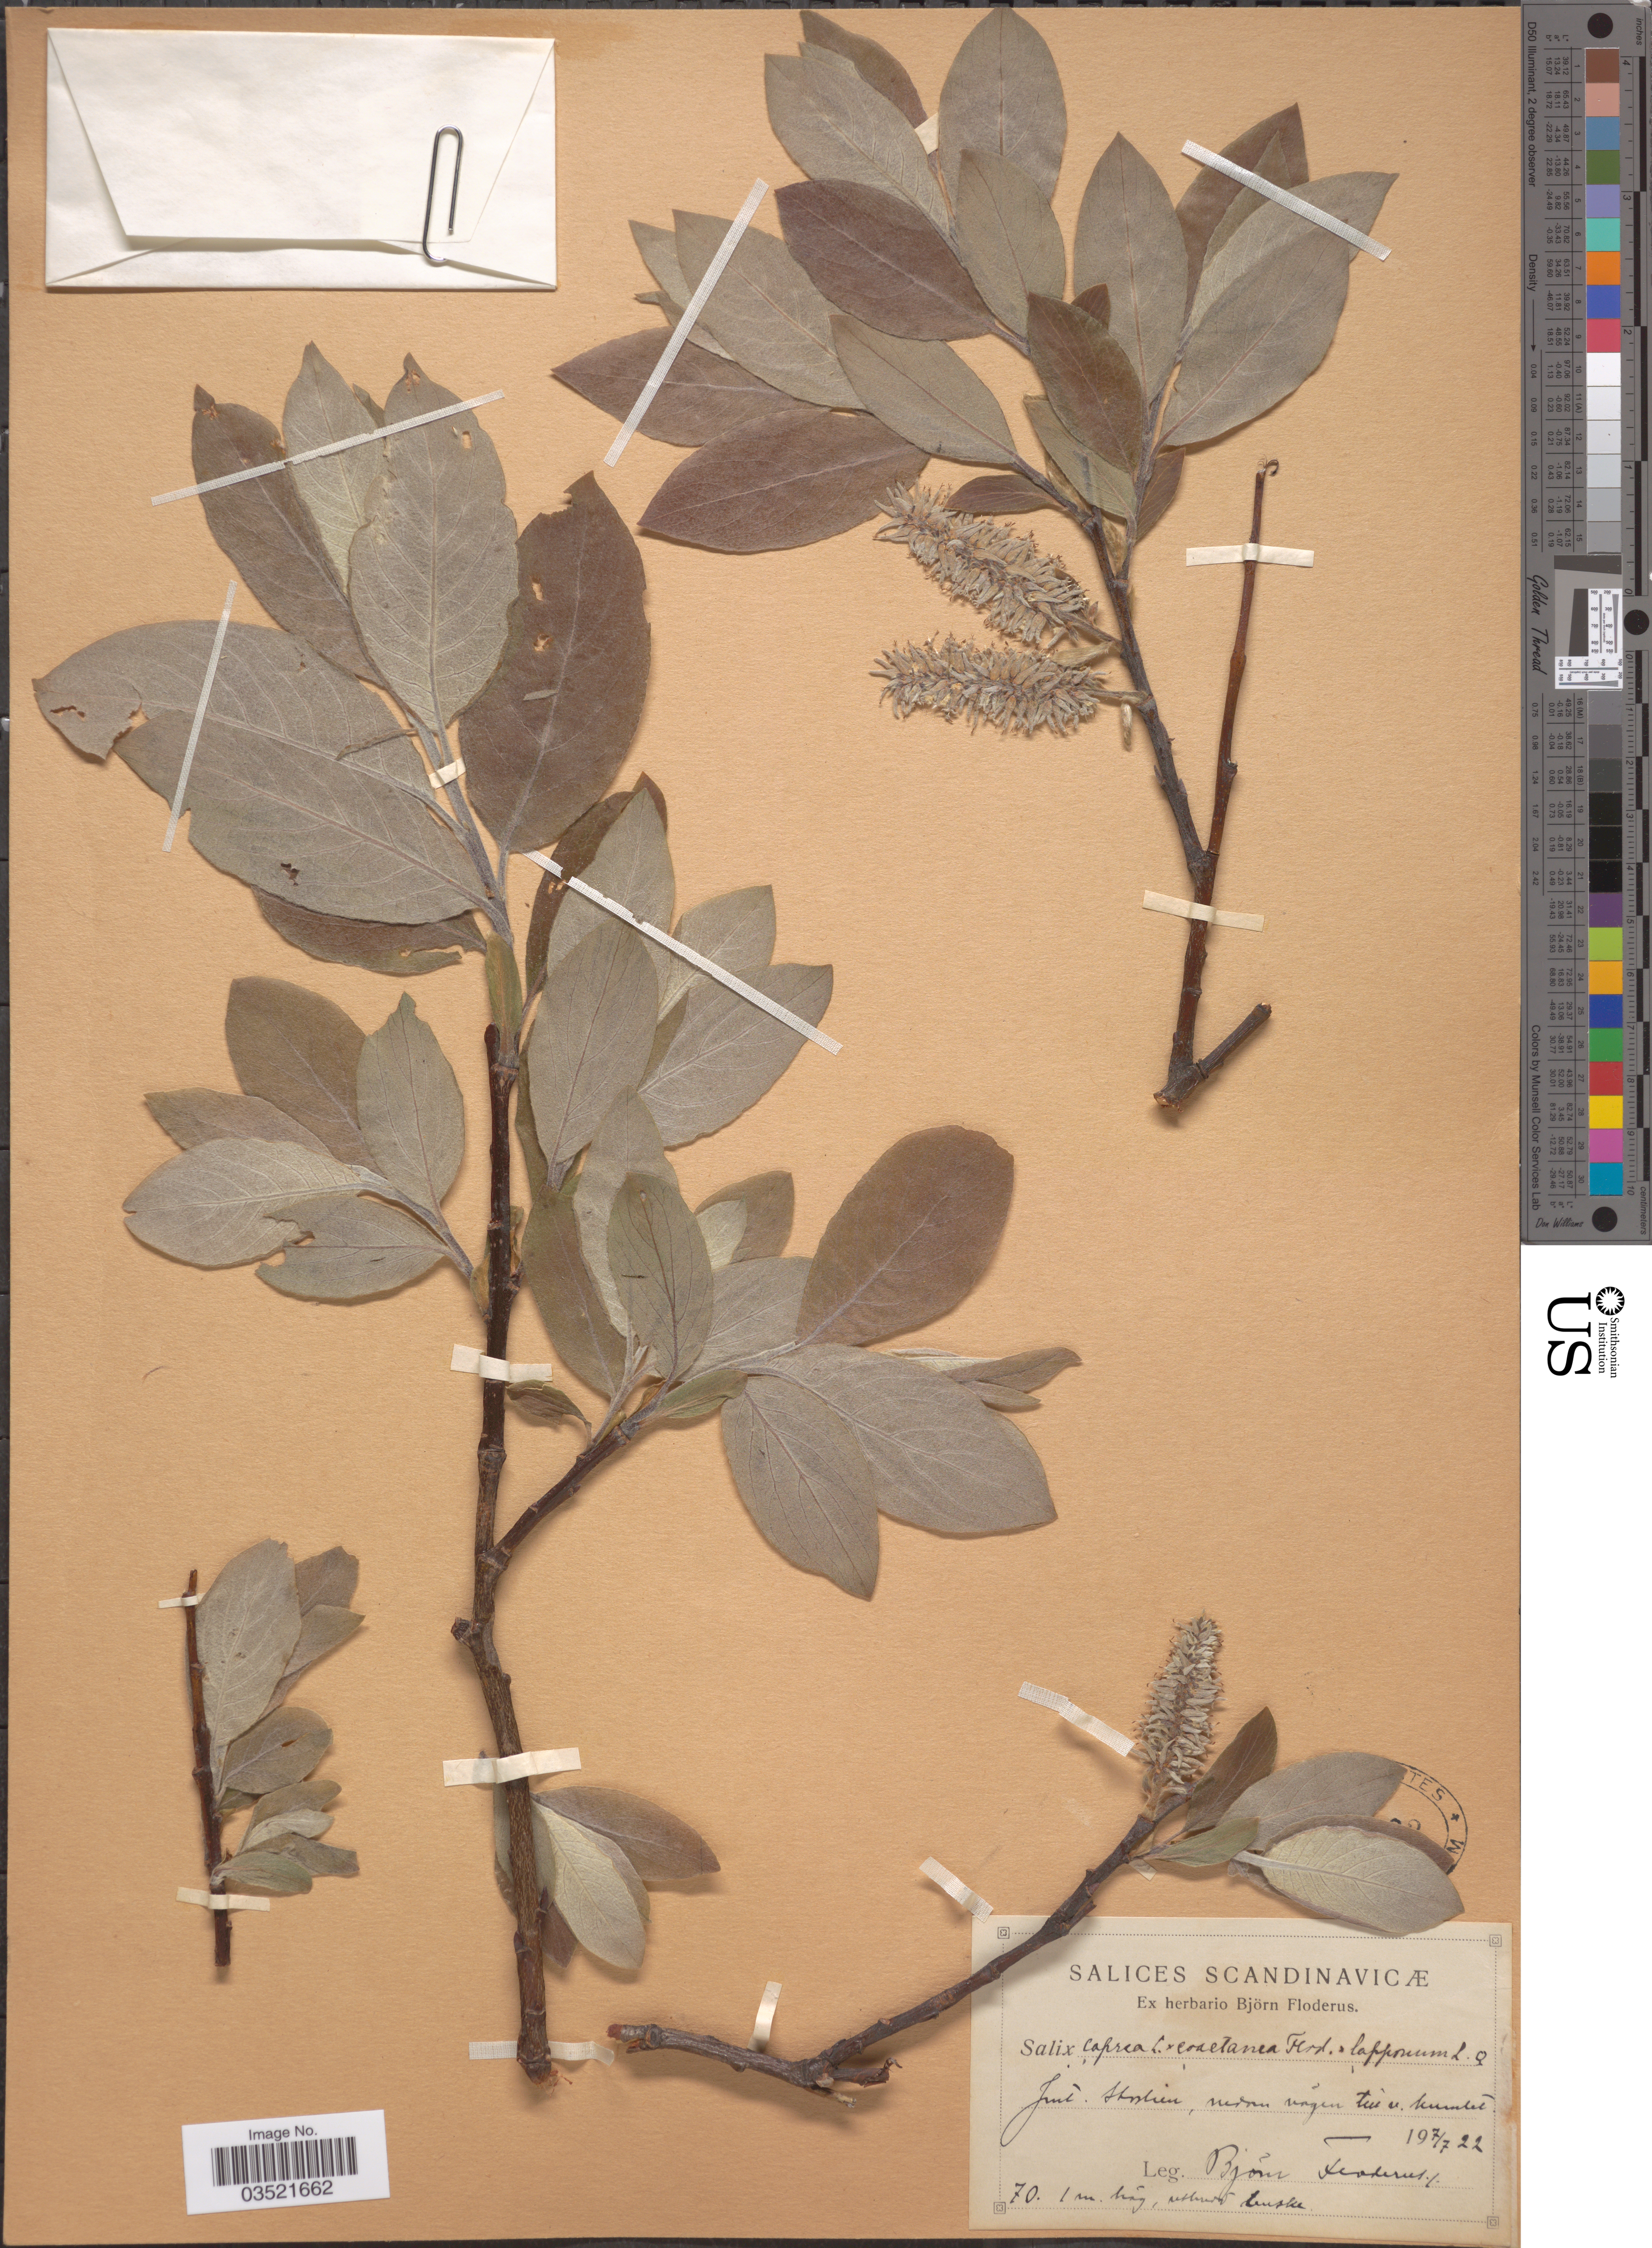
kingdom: Plantae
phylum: Tracheophyta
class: Magnoliopsida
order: Malpighiales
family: Salicaceae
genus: Salix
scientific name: Salix caprea x S. coaetanea Flod. x S. lapponum L.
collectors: B. G. O. Floderus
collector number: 70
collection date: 1922-07-07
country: Sweden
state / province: Jämtland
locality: Scandinavicae. Jmt. Storlien.